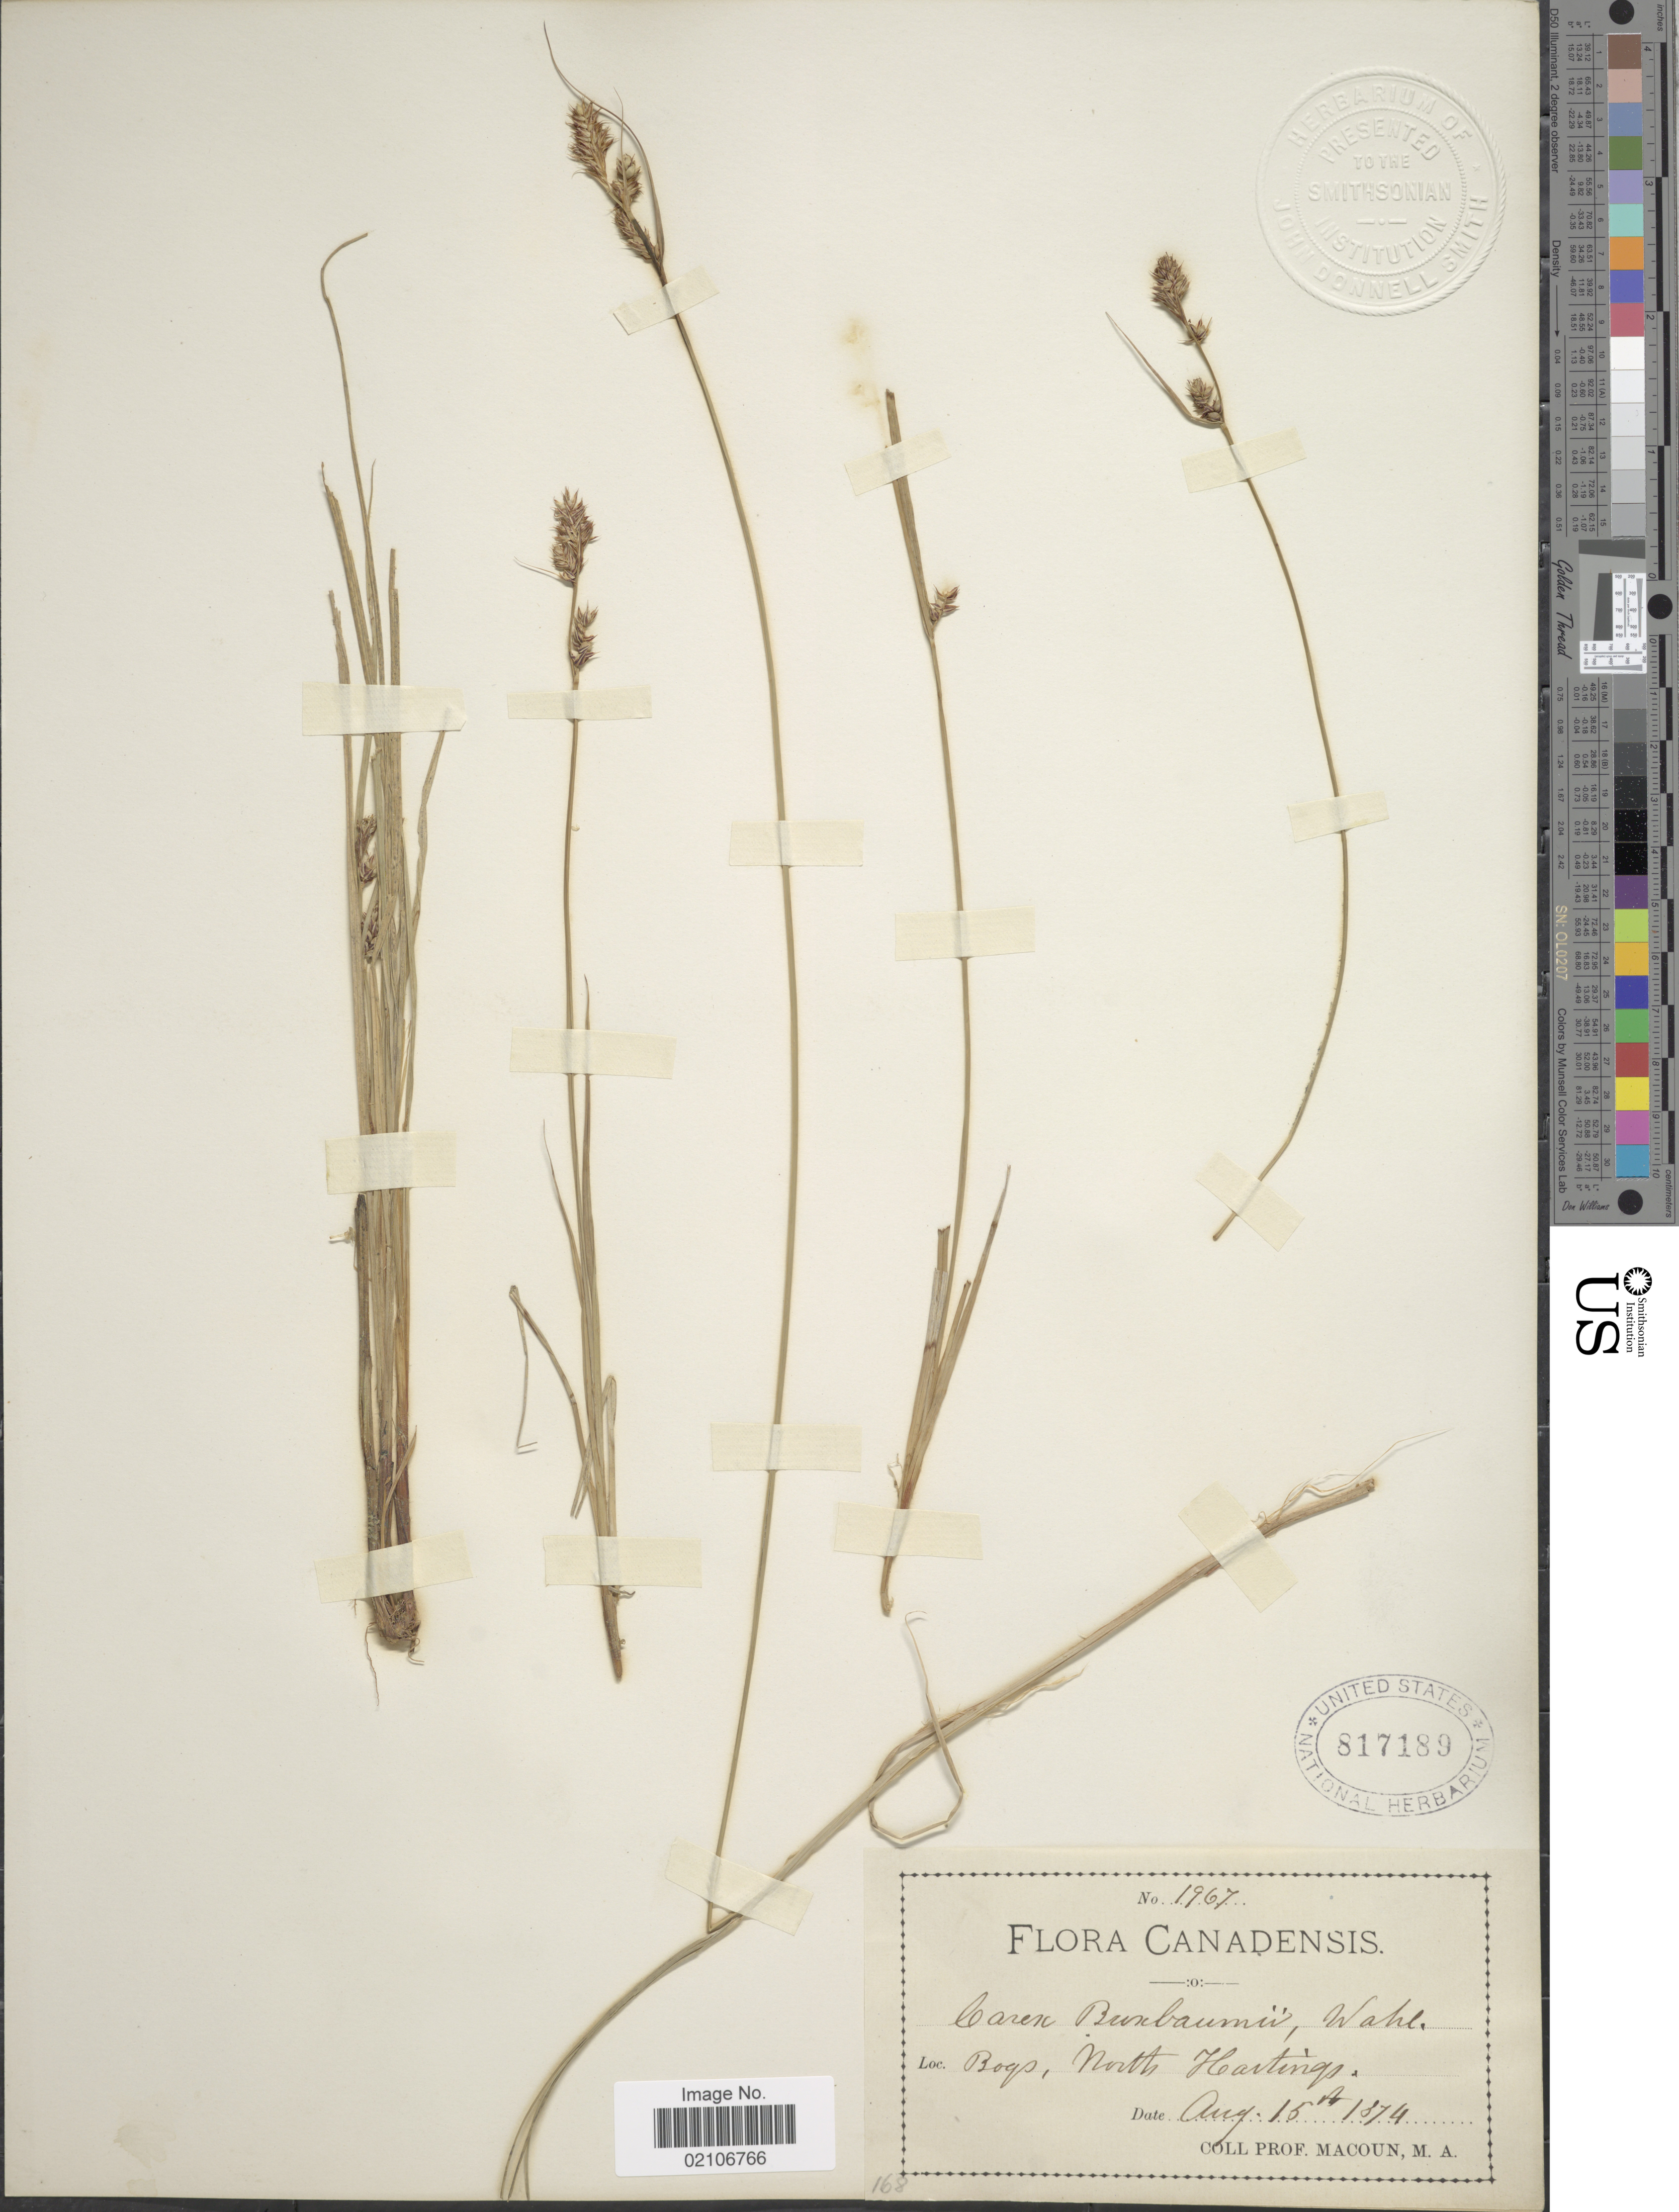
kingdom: Plantae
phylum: Tracheophyta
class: Liliopsida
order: Poales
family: Cyperaceae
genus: Carex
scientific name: Carex buxbaumii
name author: Wahlenb.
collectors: -- Macoun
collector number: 1967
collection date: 1874-08-15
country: Canada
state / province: Ontario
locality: Bogs, North Hartings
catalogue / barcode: US 817189